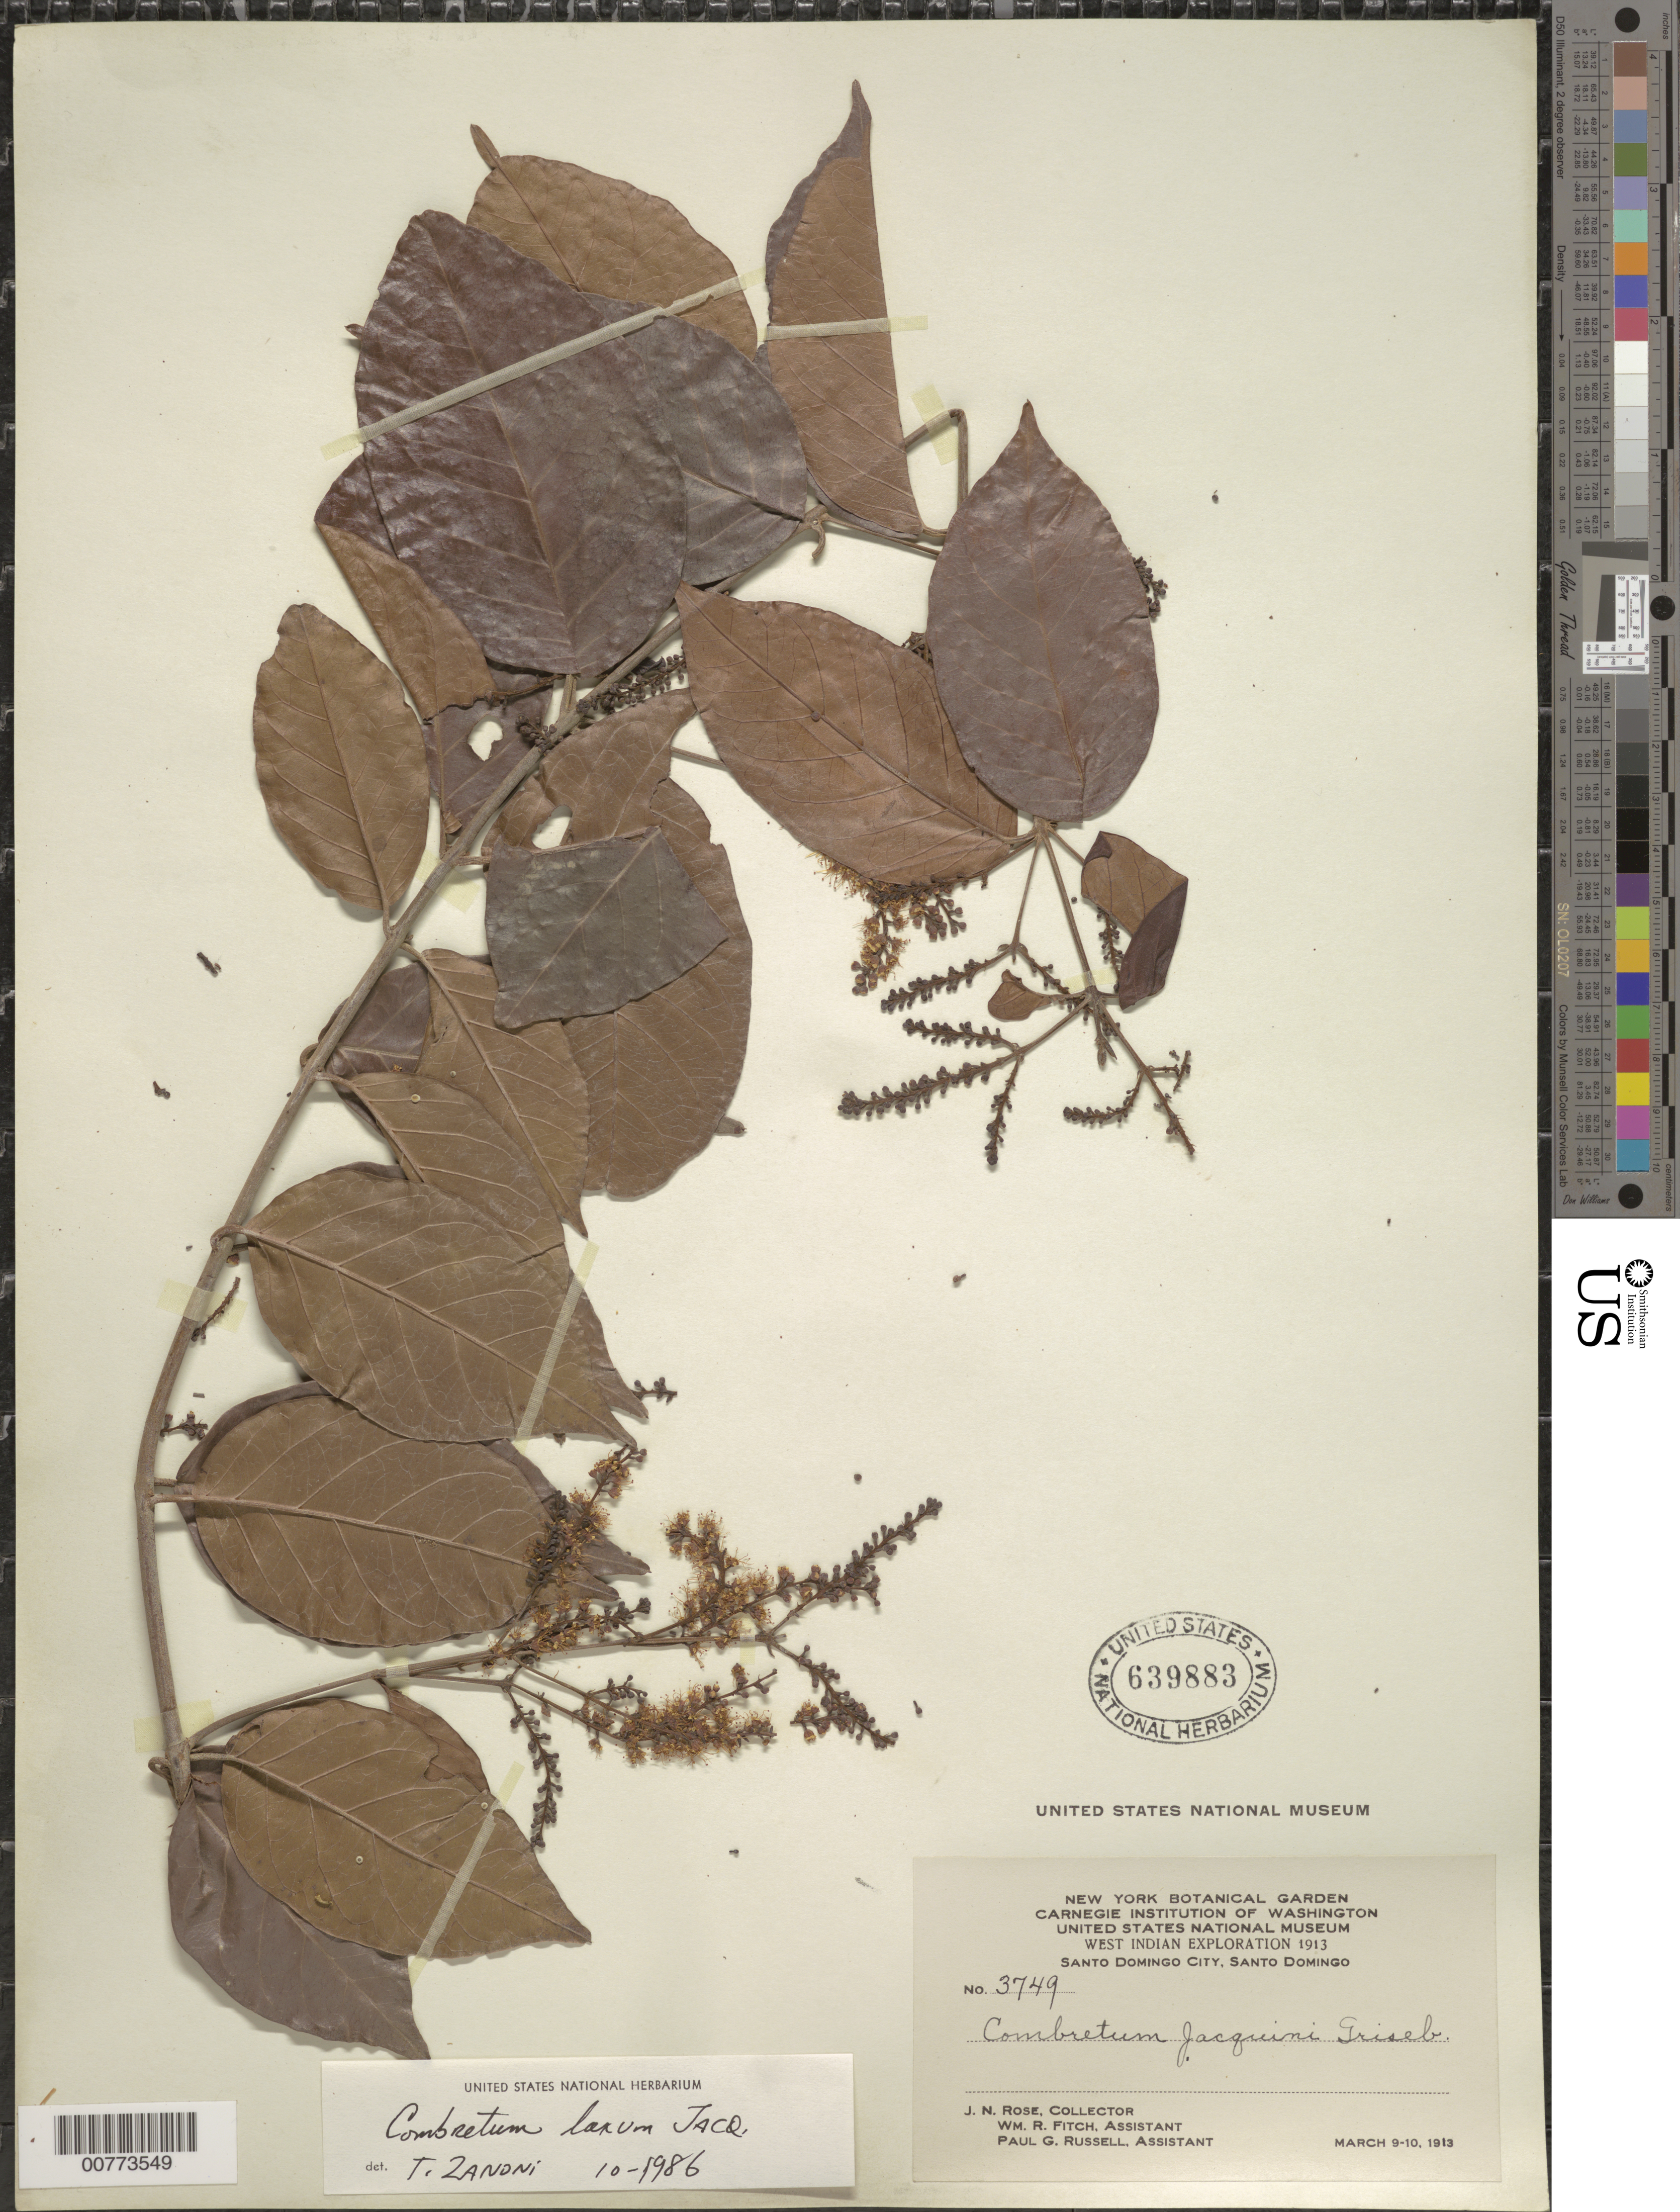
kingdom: Plantae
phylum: Tracheophyta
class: Magnoliopsida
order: Myrtales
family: Combretaceae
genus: Combretum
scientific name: Combretum laxum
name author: Jacq.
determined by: Zanoni, T. A., (NY), New York Botanical Garden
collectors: J. N. Rose, W. R. Fitch & P. G. Russell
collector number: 3749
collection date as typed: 09 Mar 1913 to 10 Mar 1913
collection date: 1913-03-09/1913-03-10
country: Dominican Republic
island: Hispaniola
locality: Santo Domingo City.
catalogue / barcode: US 639883